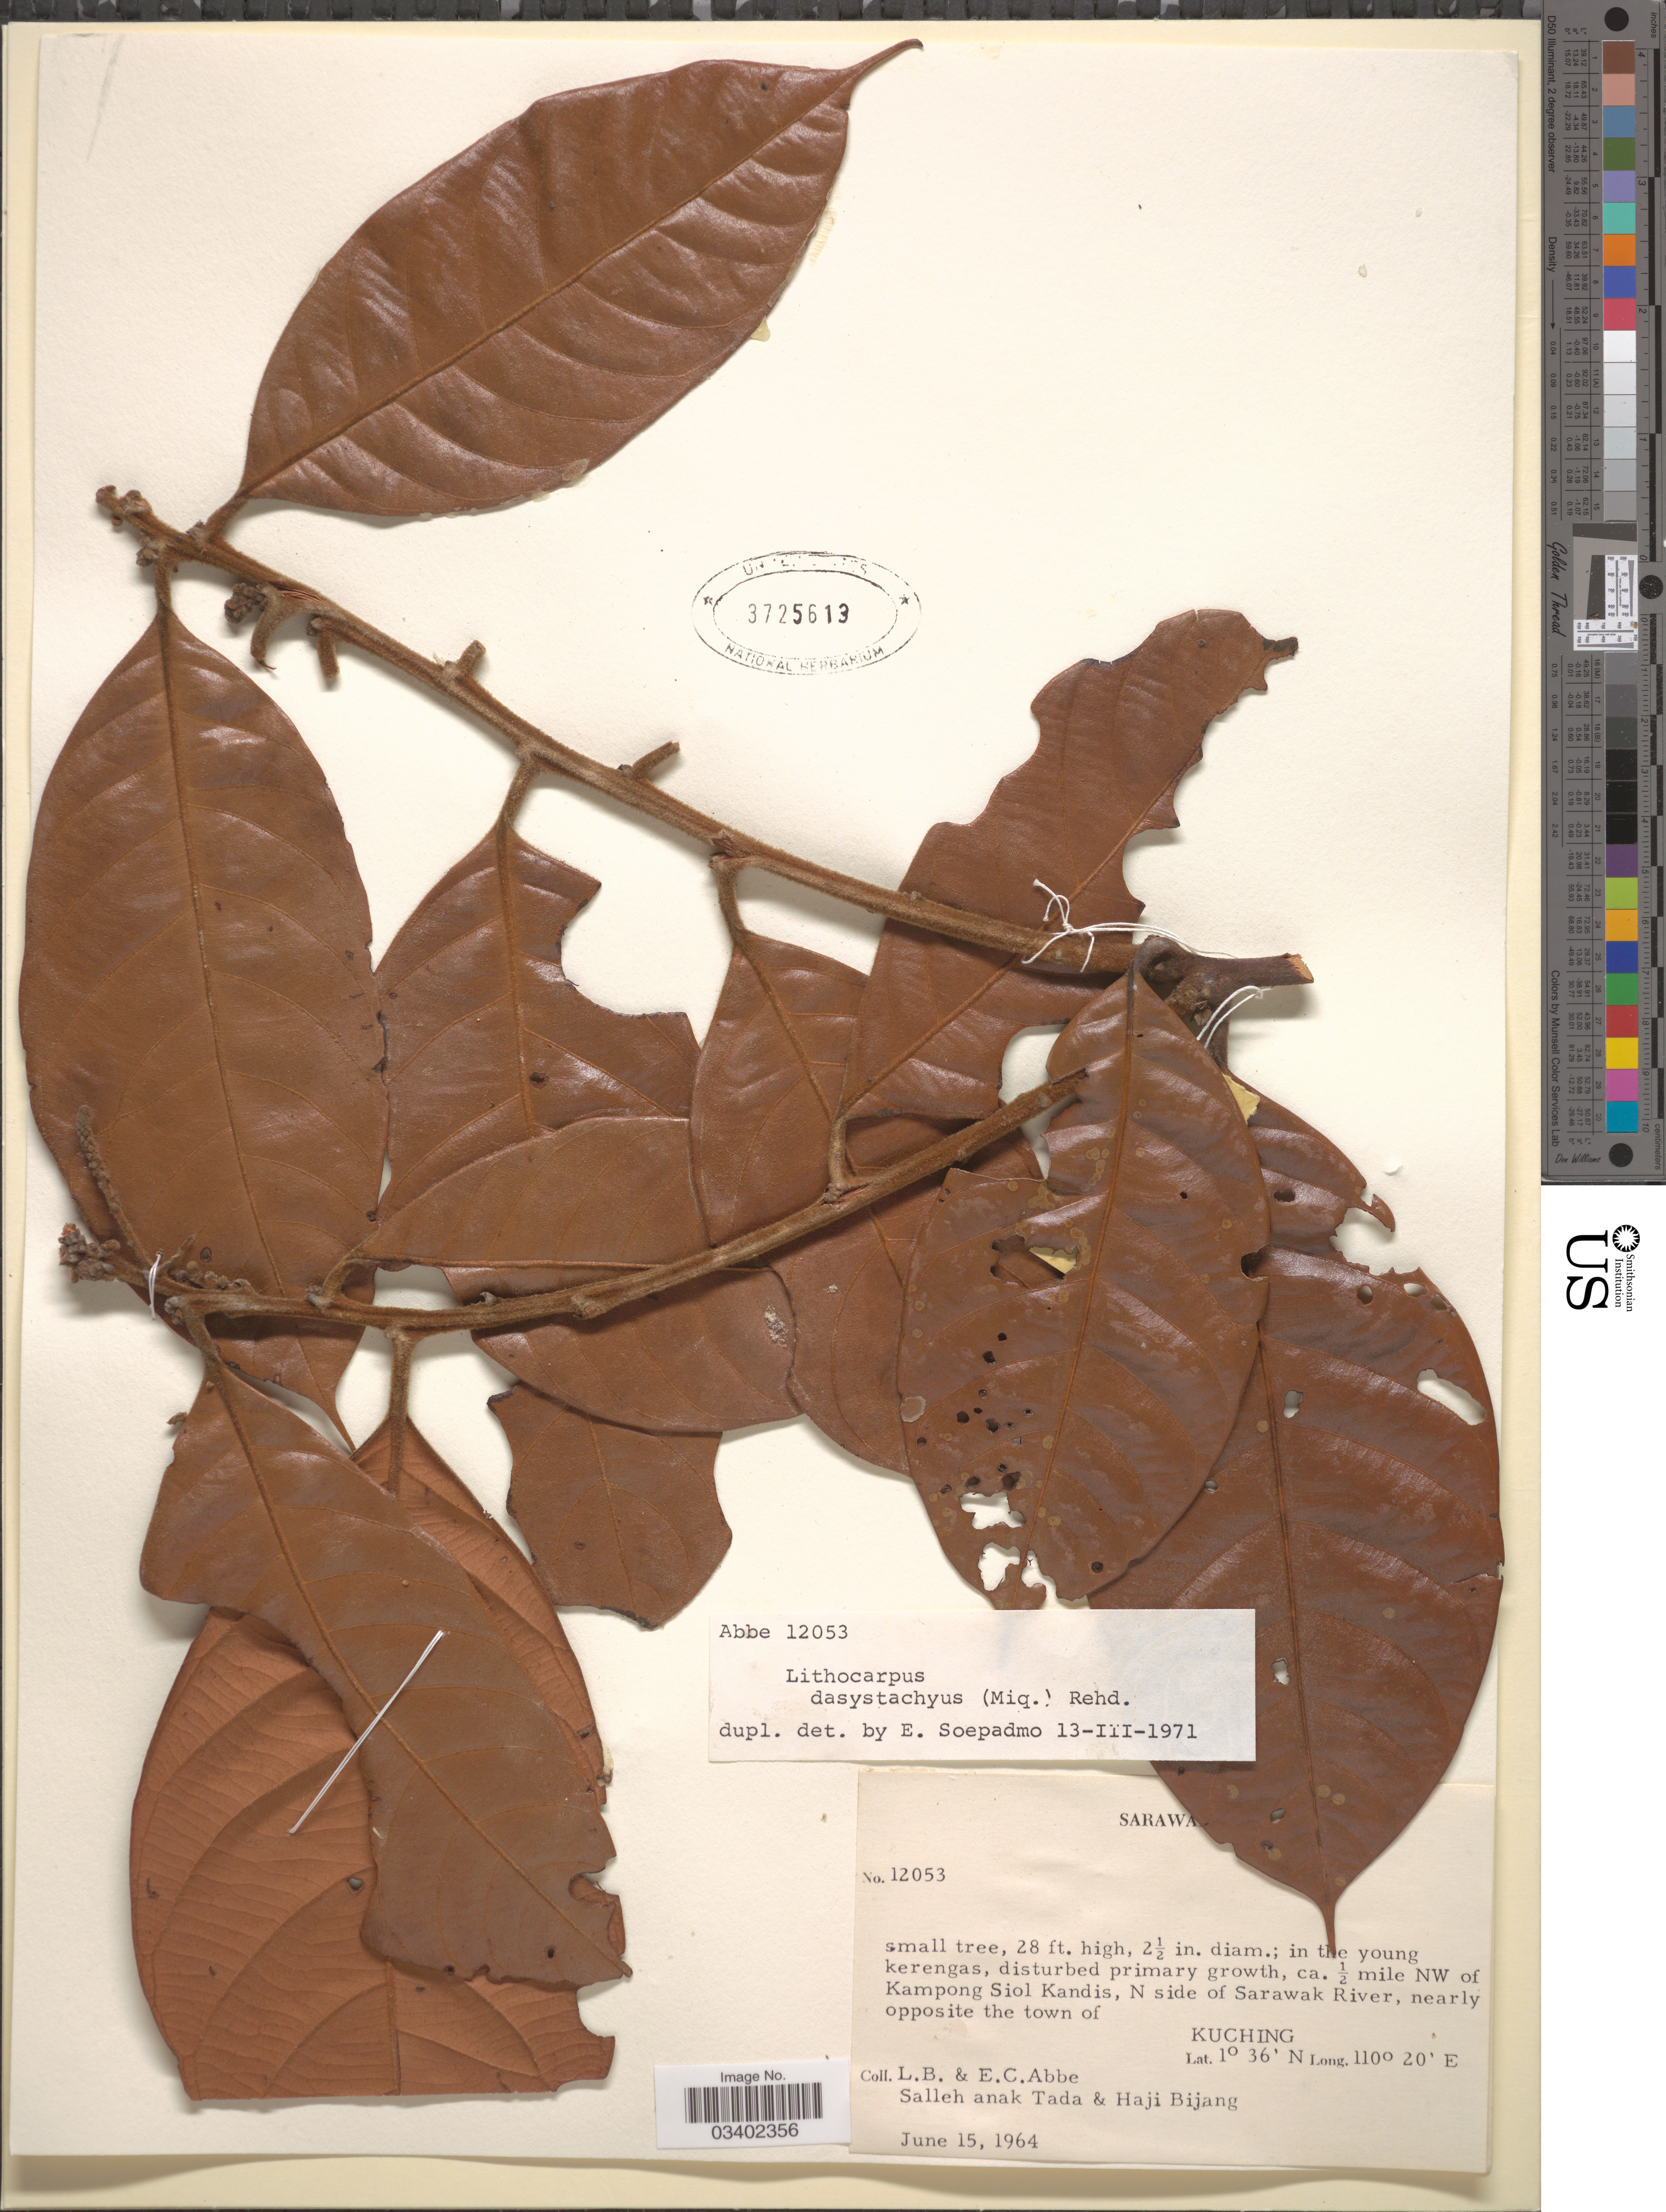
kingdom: Plantae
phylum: Tracheophyta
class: Magnoliopsida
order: Fagales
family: Fagaceae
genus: Lithocarpus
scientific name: Lithocarpus dasystachyus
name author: (Miq.) Rehder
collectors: L. B. Abbe, E. C. Abbe, Salleh anak Tada & H. Bijang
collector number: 12053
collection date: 1964-06-15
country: Malaysia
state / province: Sarawak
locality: Ca. ½ mile NW of Kampong Siol Kandis, N side of Sarawak River, nearly opposite the town of Kuching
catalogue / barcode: US 3725613